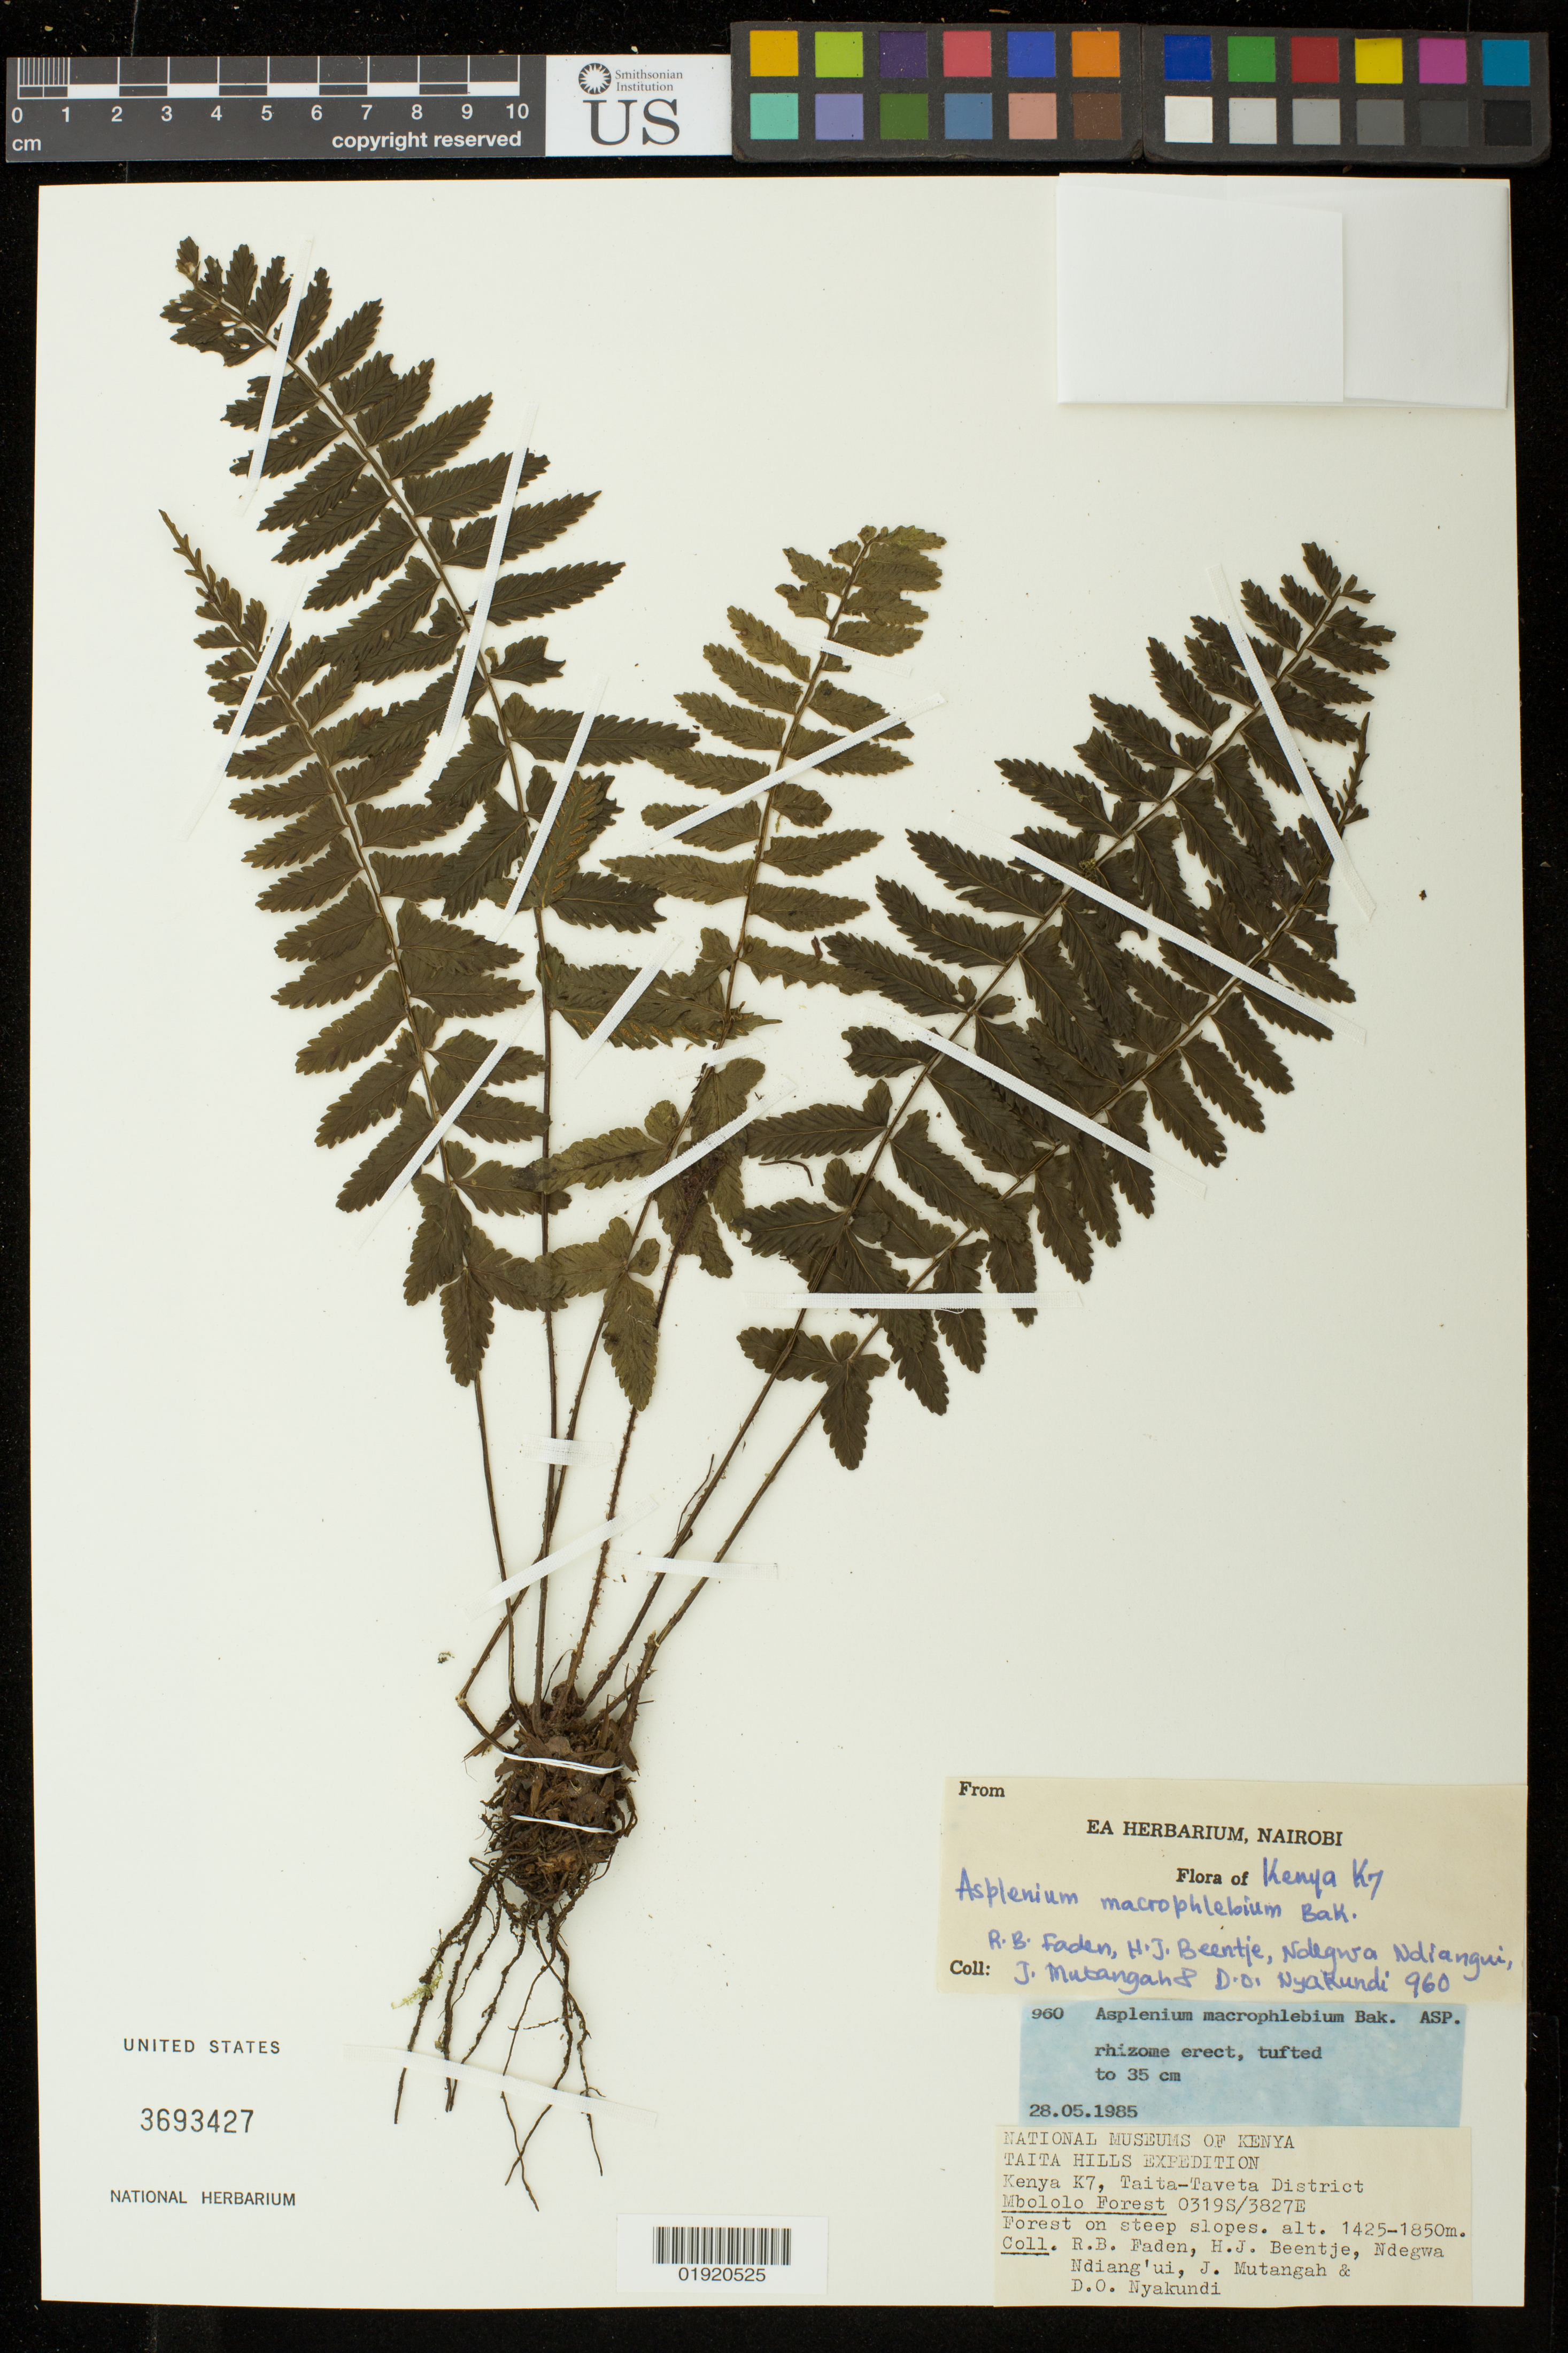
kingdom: Plantae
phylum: Tracheophyta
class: Polypodiopsida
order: Polypodiales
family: Aspleniaceae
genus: Asplenium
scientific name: Asplenium macrophlebium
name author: Baker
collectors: R. B. Faden, H. J. Beentje, Ndegwa Ndiang'ui, J. Mutangah & D. Nyakundi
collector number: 960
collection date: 1985-05-28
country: Kenya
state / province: Taita Taveta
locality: Kenya K7, Taita-Taveta District, Taita Hills, Mbololo Forest.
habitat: Forest on steep slopes.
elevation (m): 1425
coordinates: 0319S, 3827E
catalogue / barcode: US 3693427